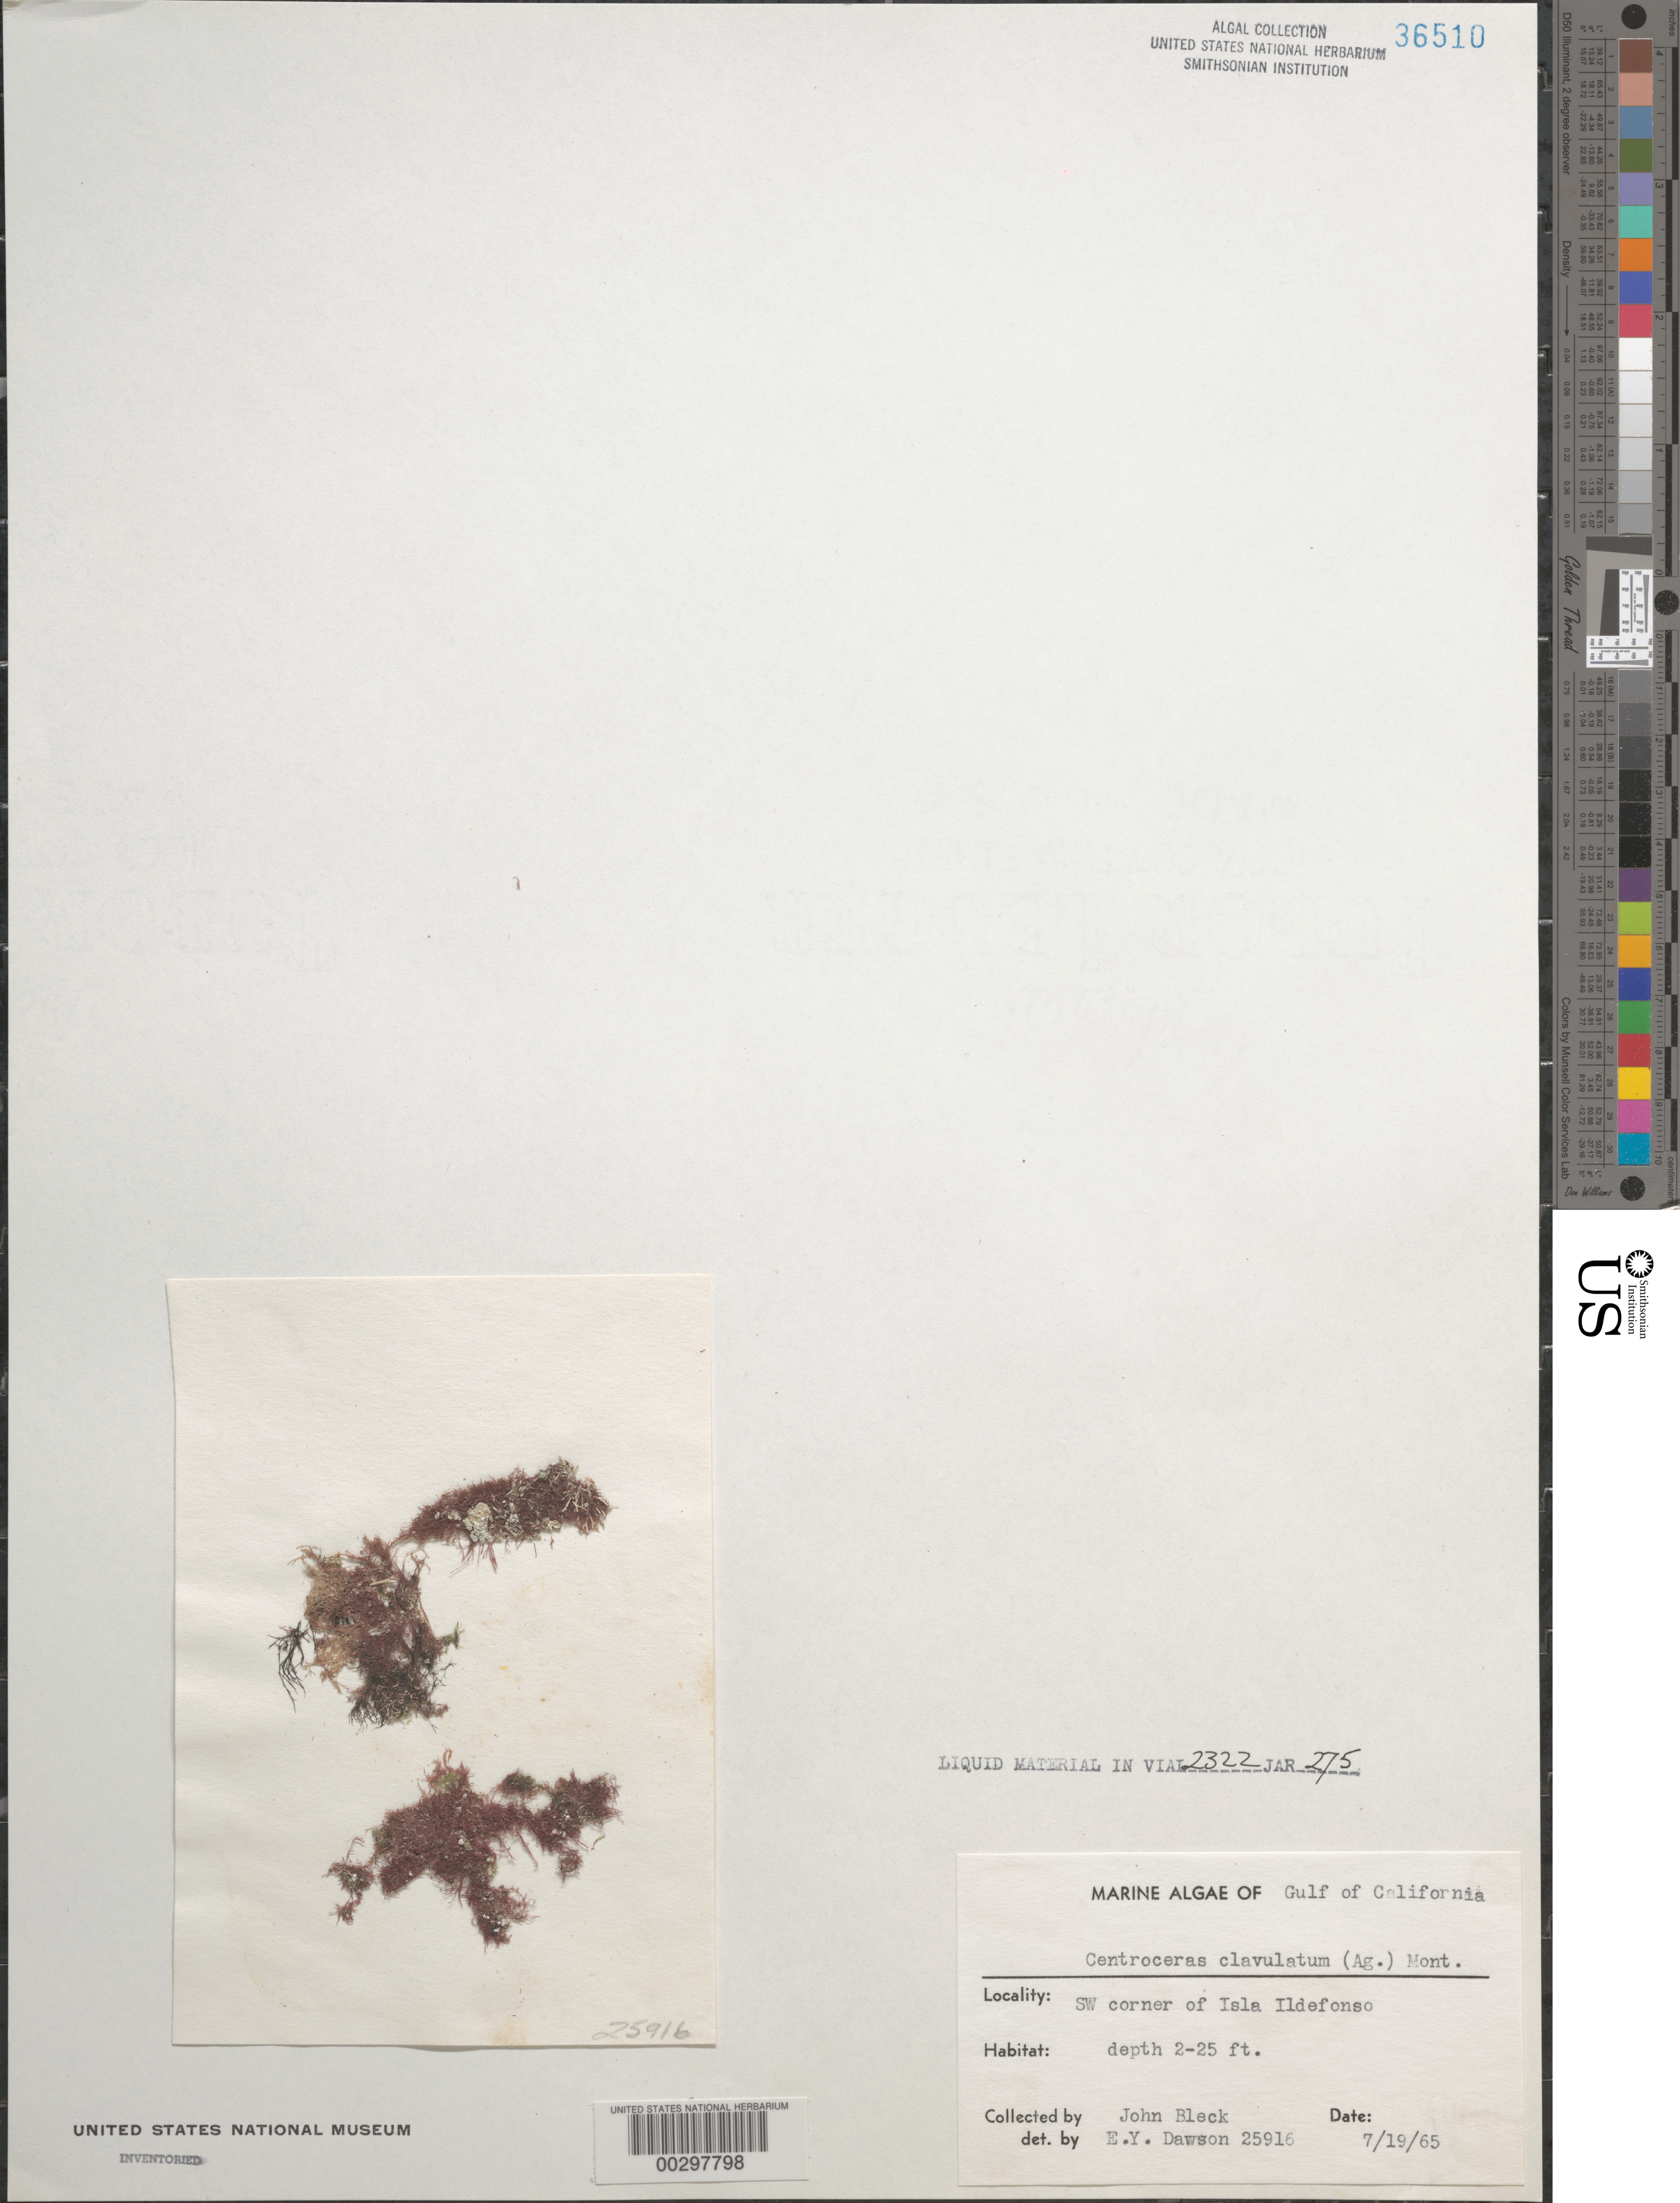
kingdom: Plantae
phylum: Rhodophyta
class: Florideophyceae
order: Ceramiales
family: Ceramiaceae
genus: Centroceras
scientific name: Centroceras clavulatum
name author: (C. Agardh) Mont.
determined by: Dawson, E. Y.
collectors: J. Bleck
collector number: EYD 25916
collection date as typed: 19 Jul 1965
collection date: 1965-07-19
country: Mexico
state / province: Baja California Sur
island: Isla Ildefonso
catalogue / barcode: US 36510